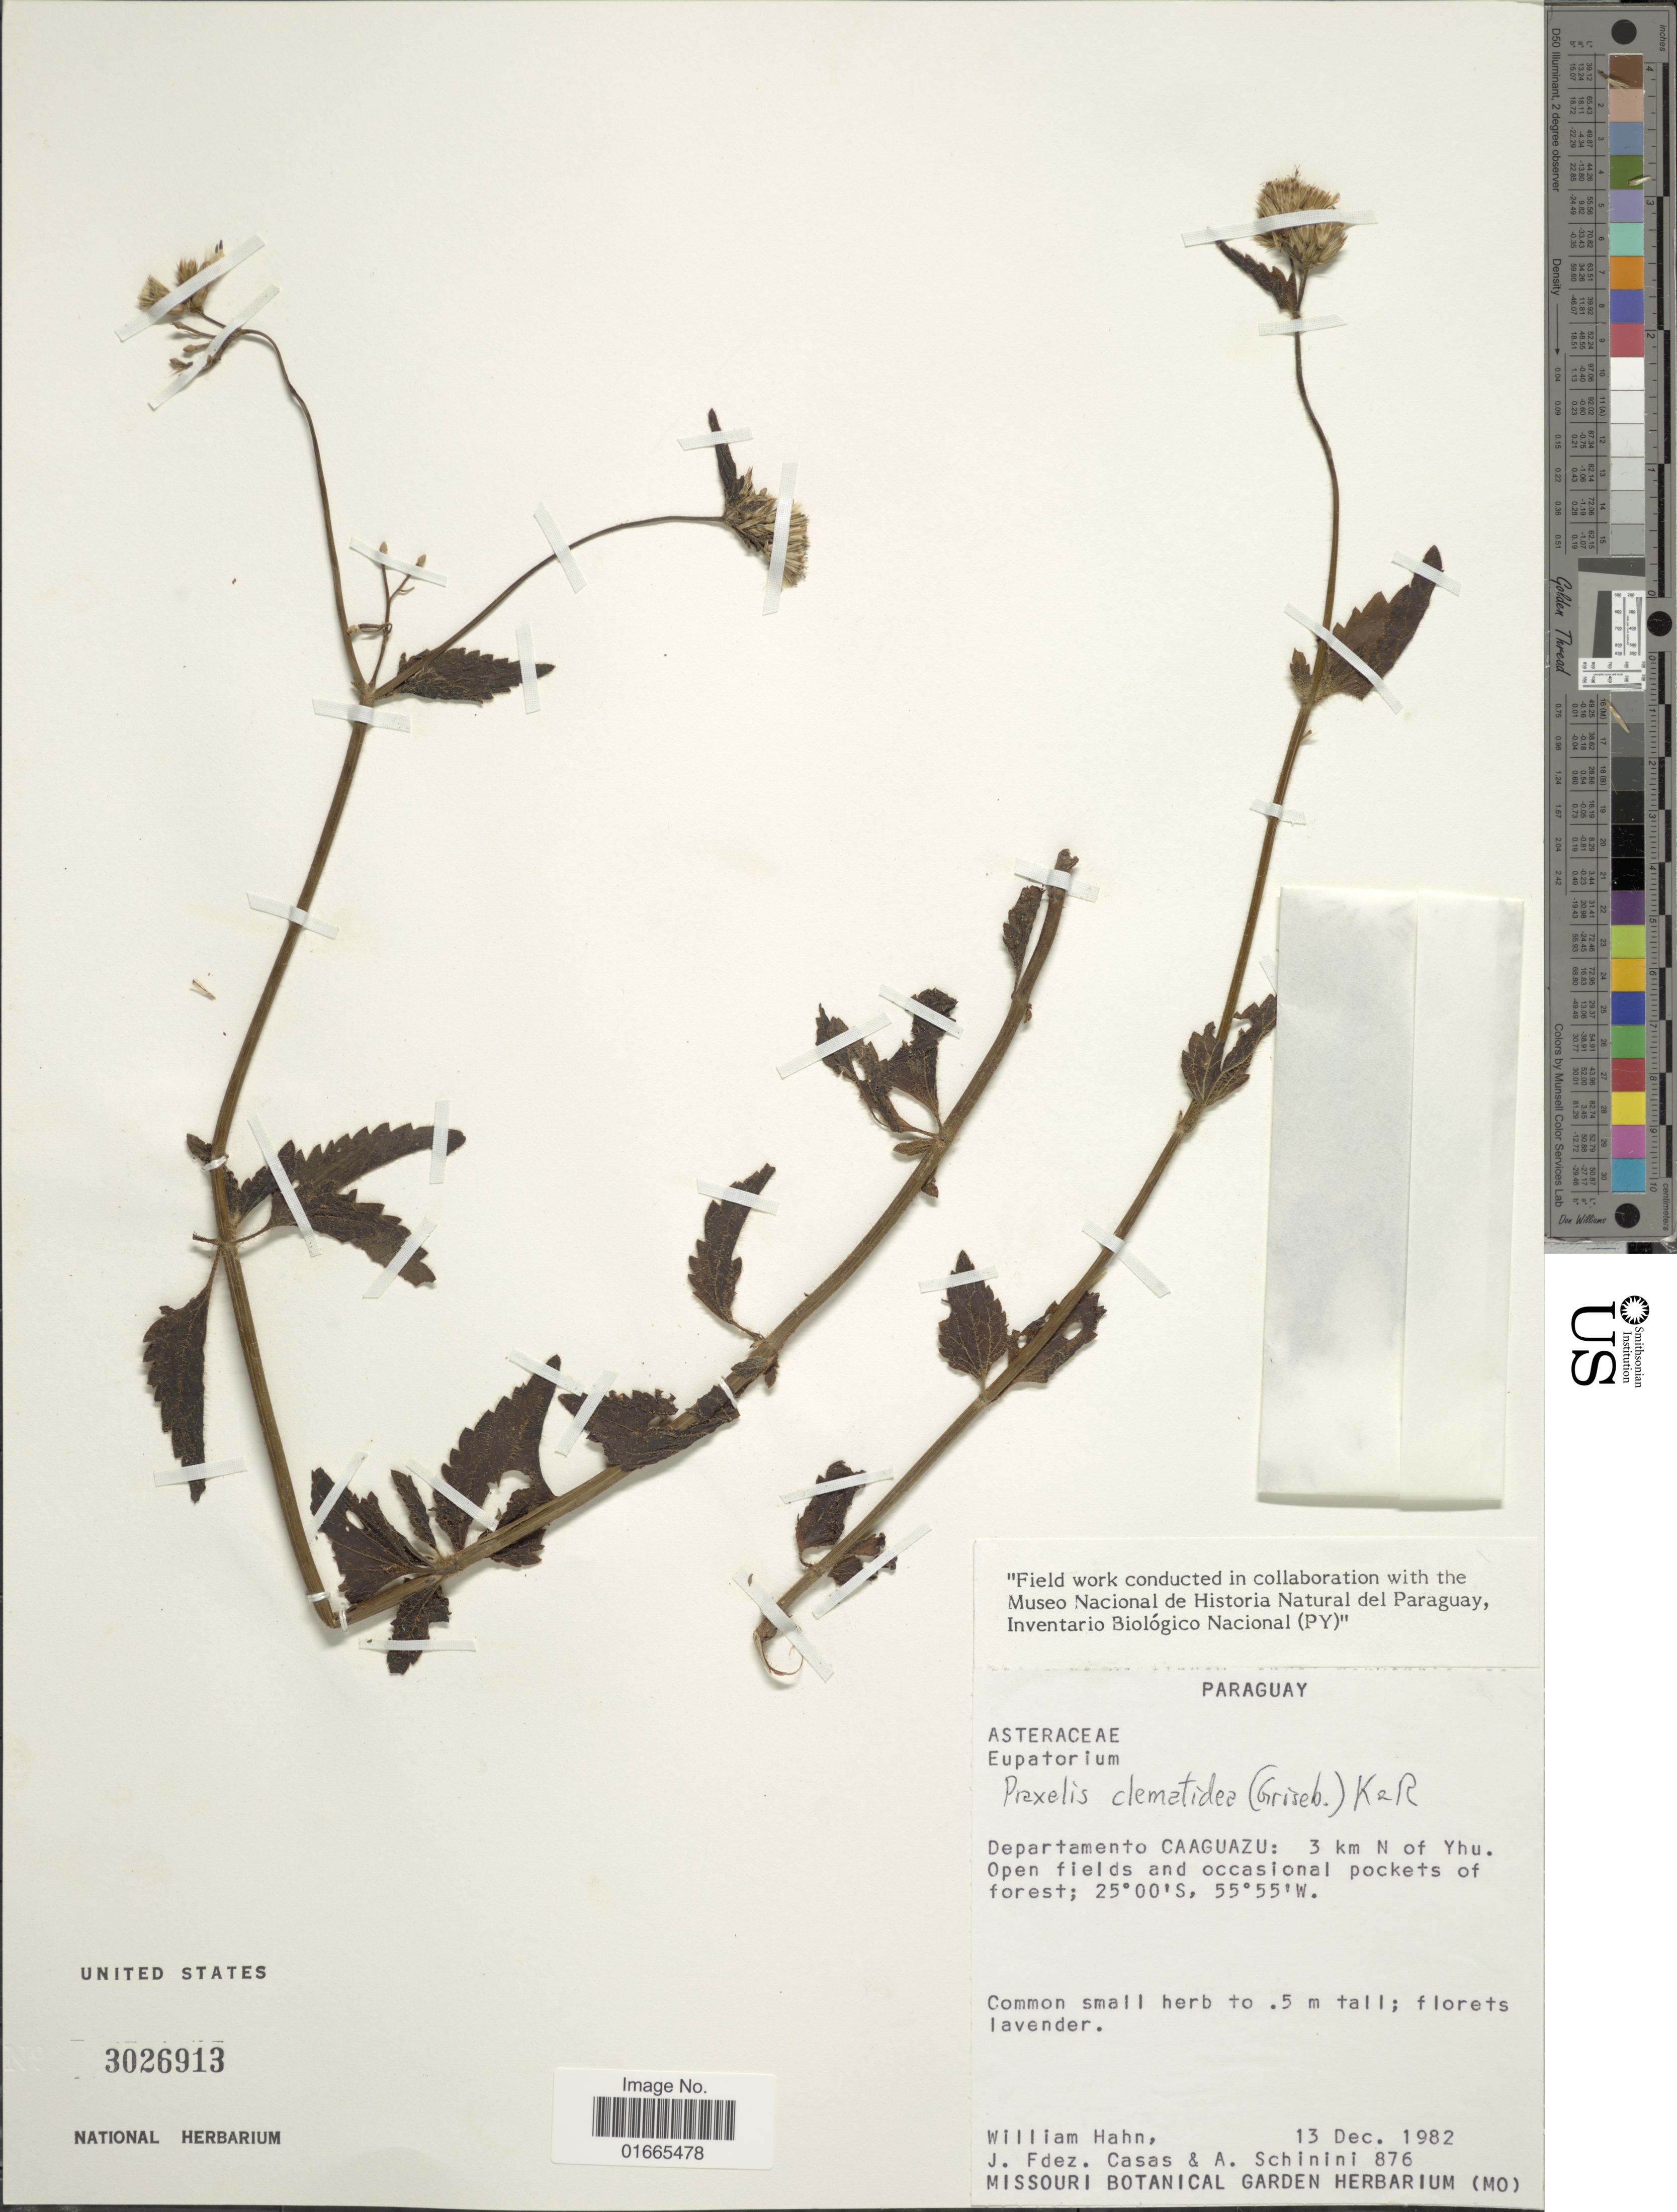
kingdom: Plantae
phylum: Tracheophyta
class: Magnoliopsida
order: Asterales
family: Asteraceae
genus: Praxelis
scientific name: Praxelis clematidea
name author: (Griseb.) R.M. King & H. Rob.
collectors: W. Hahn, J. Casas & A. Schinini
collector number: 876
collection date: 1982-12-13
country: Paraguay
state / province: Caaguazu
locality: Departamento Caaguazu: 3 km N of Yhu.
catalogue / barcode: US 3026913